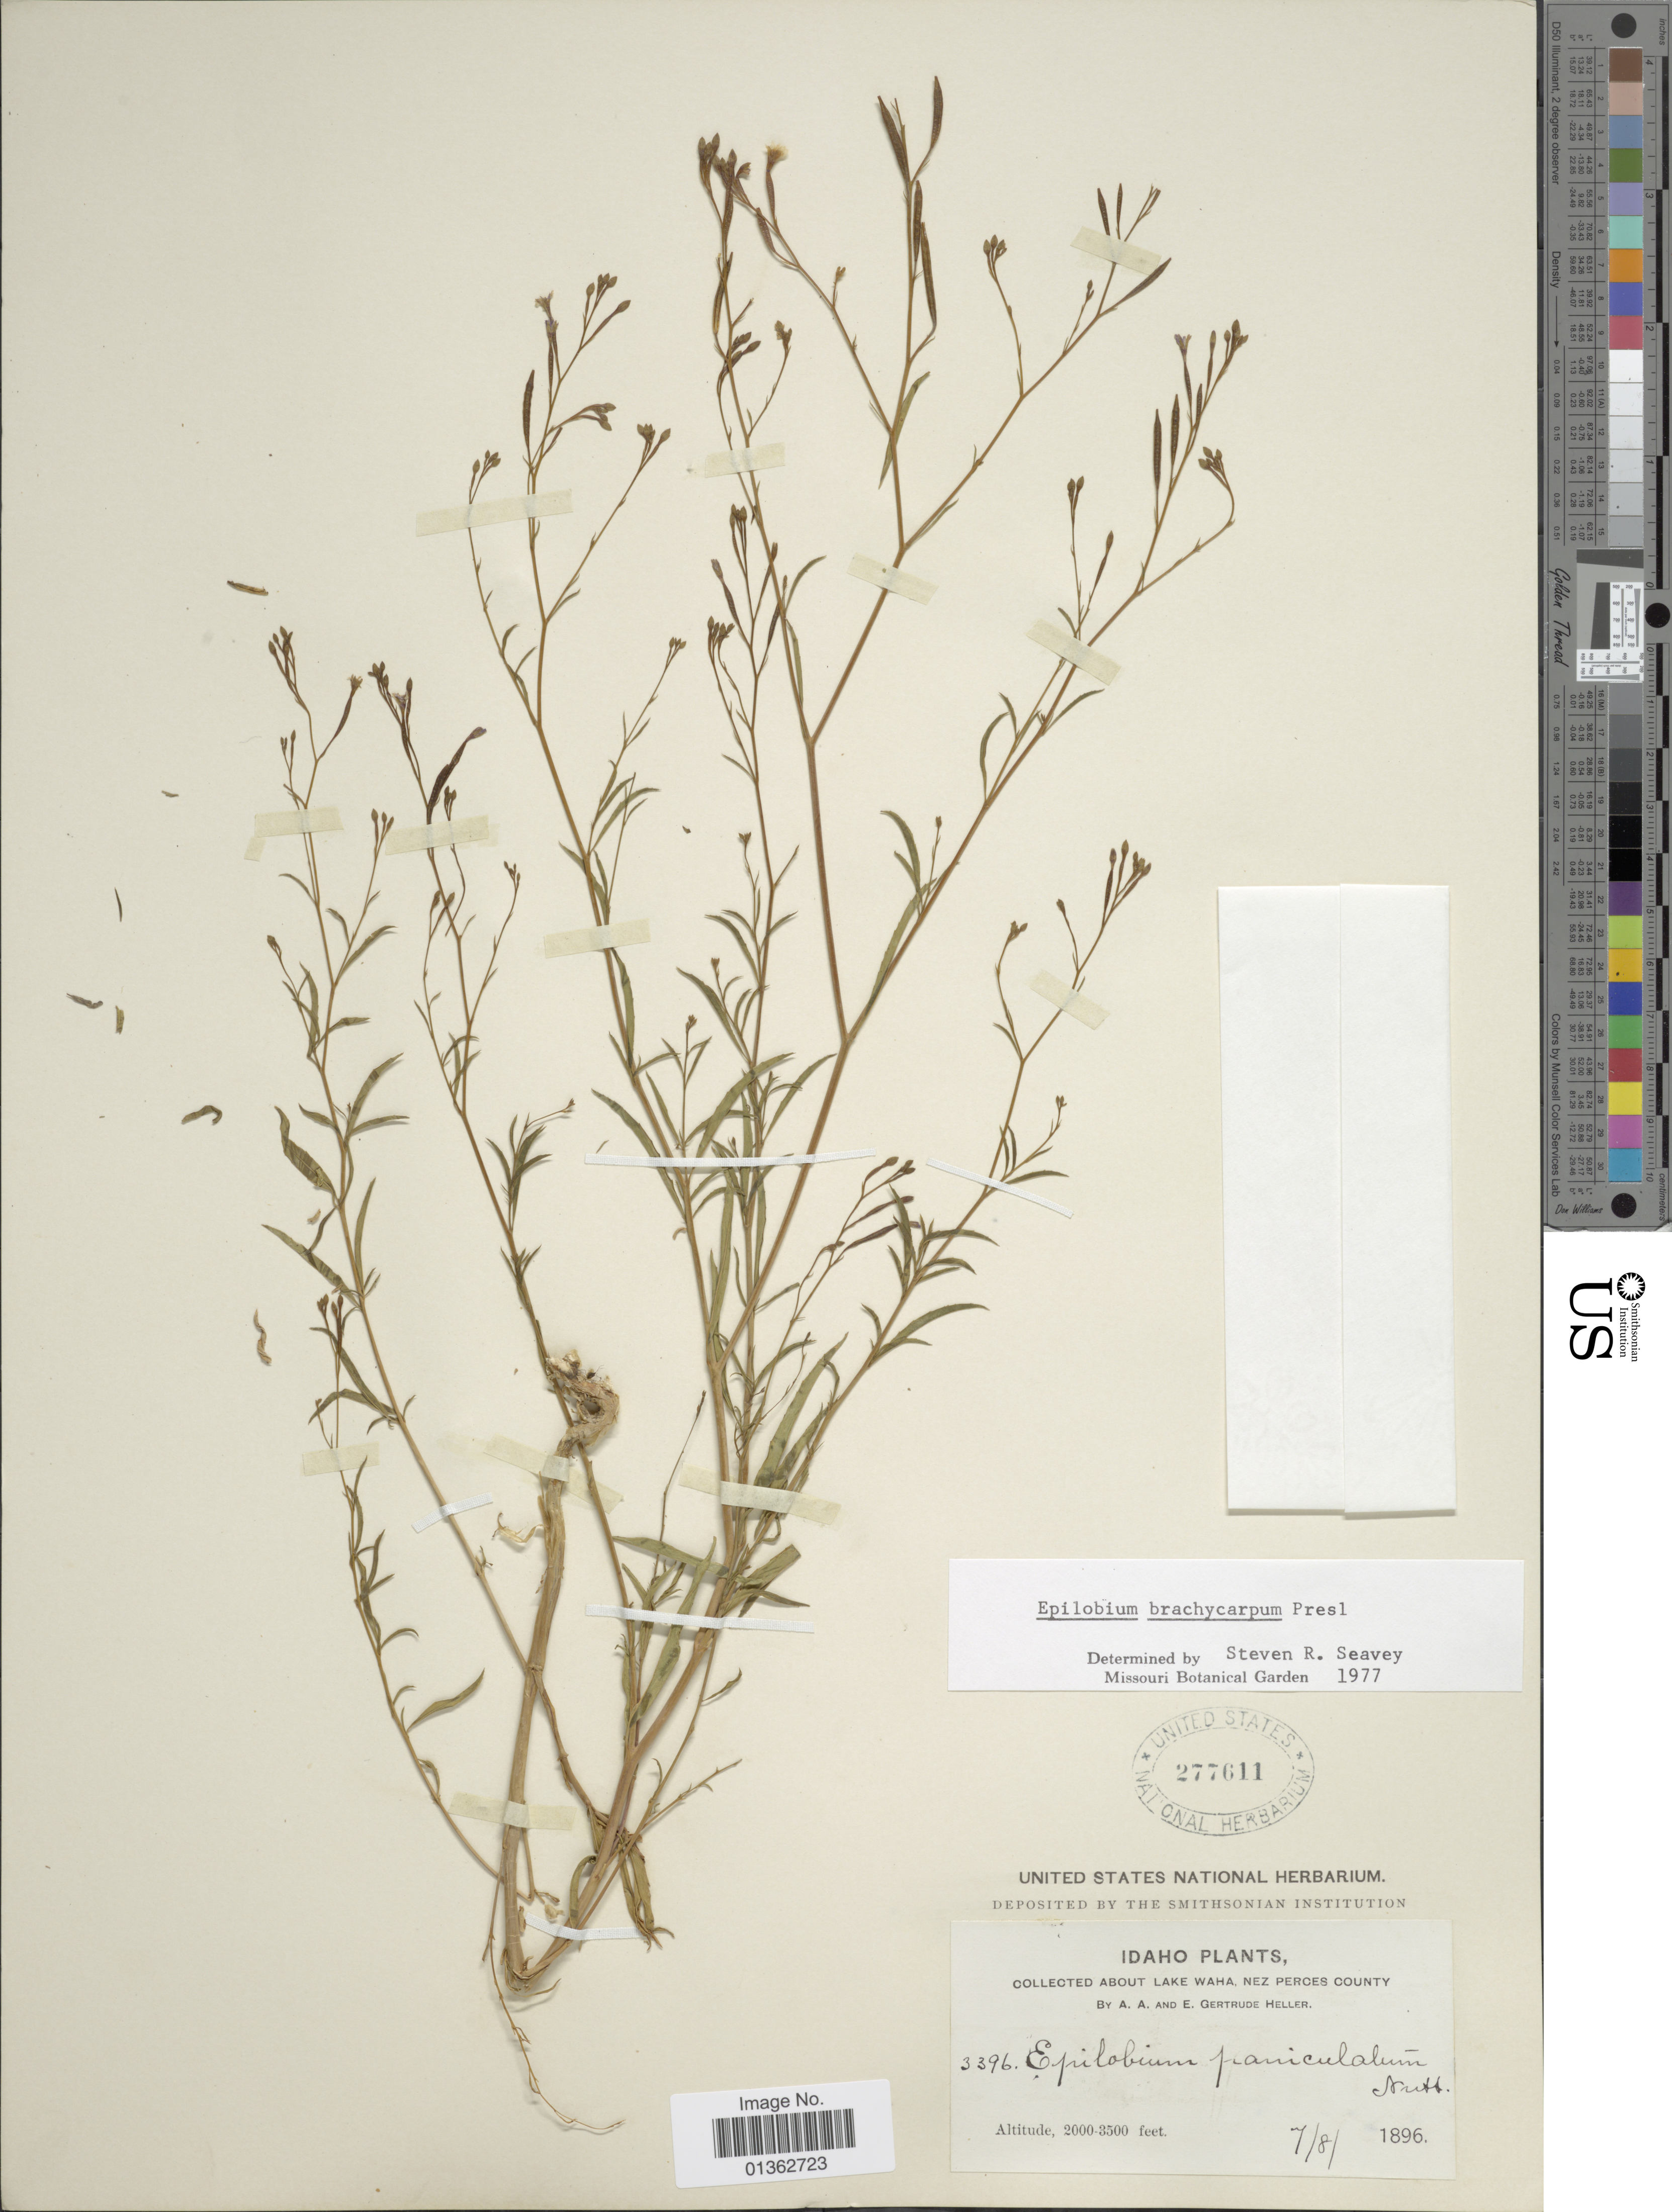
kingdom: Plantae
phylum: Tracheophyta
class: Magnoliopsida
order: Myrtales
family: Onagraceae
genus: Epilobium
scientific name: Epilobium brachycarpum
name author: C. Presl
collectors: A. A. Heller & E. G. Heller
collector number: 3396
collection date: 1896-08-07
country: United States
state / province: Idaho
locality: Lake Waha, Nez Perces County.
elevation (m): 610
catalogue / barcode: US 277611